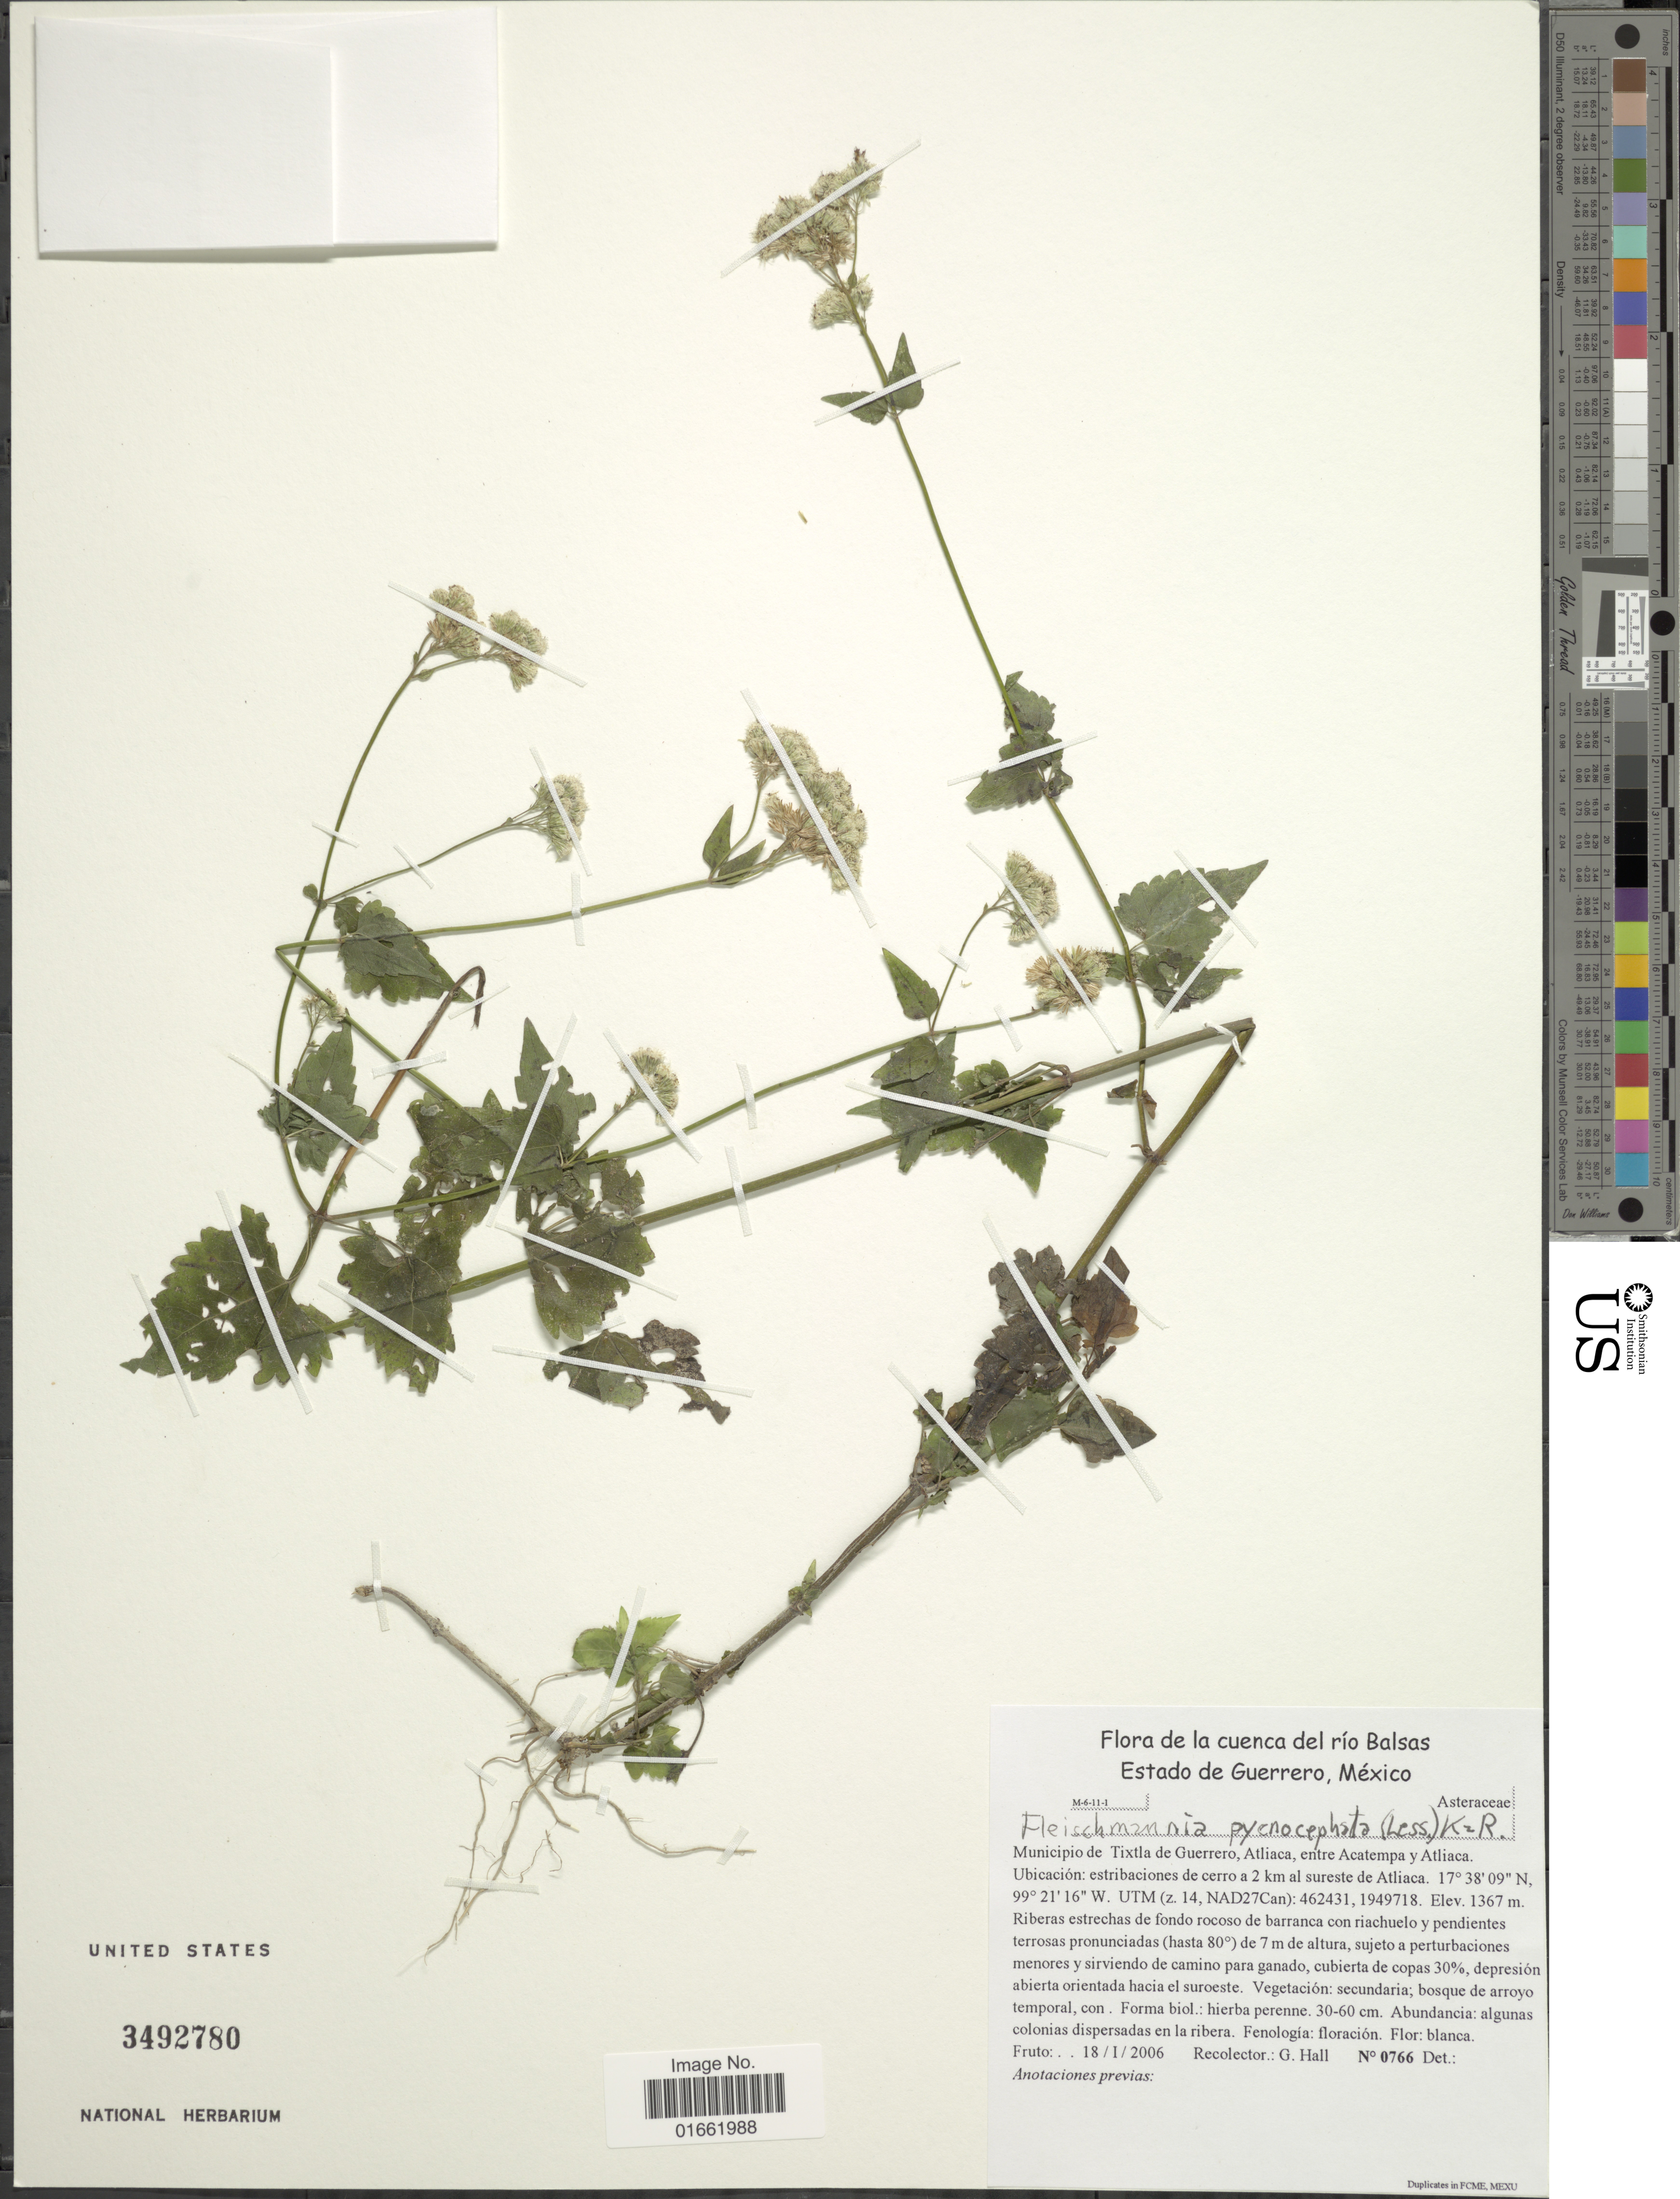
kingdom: Plantae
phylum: Tracheophyta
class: Magnoliopsida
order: Asterales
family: Asteraceae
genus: Fleischmannia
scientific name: Fleischmannia pycnocephala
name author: (Less.) R.M. King & H. Rob.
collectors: G. Hall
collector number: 0766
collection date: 2006-01-18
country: Mexico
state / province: Guerrero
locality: De la cuenca del río Balsas. Estado de Guerrero, México. Municipio de Tixtla de Guerrero, Atliaca, entre Acatempa y Atliaca. Ubicación: estribaciones de cerro a 2 km al sureste de Atliaca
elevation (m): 1367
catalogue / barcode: US 3492780